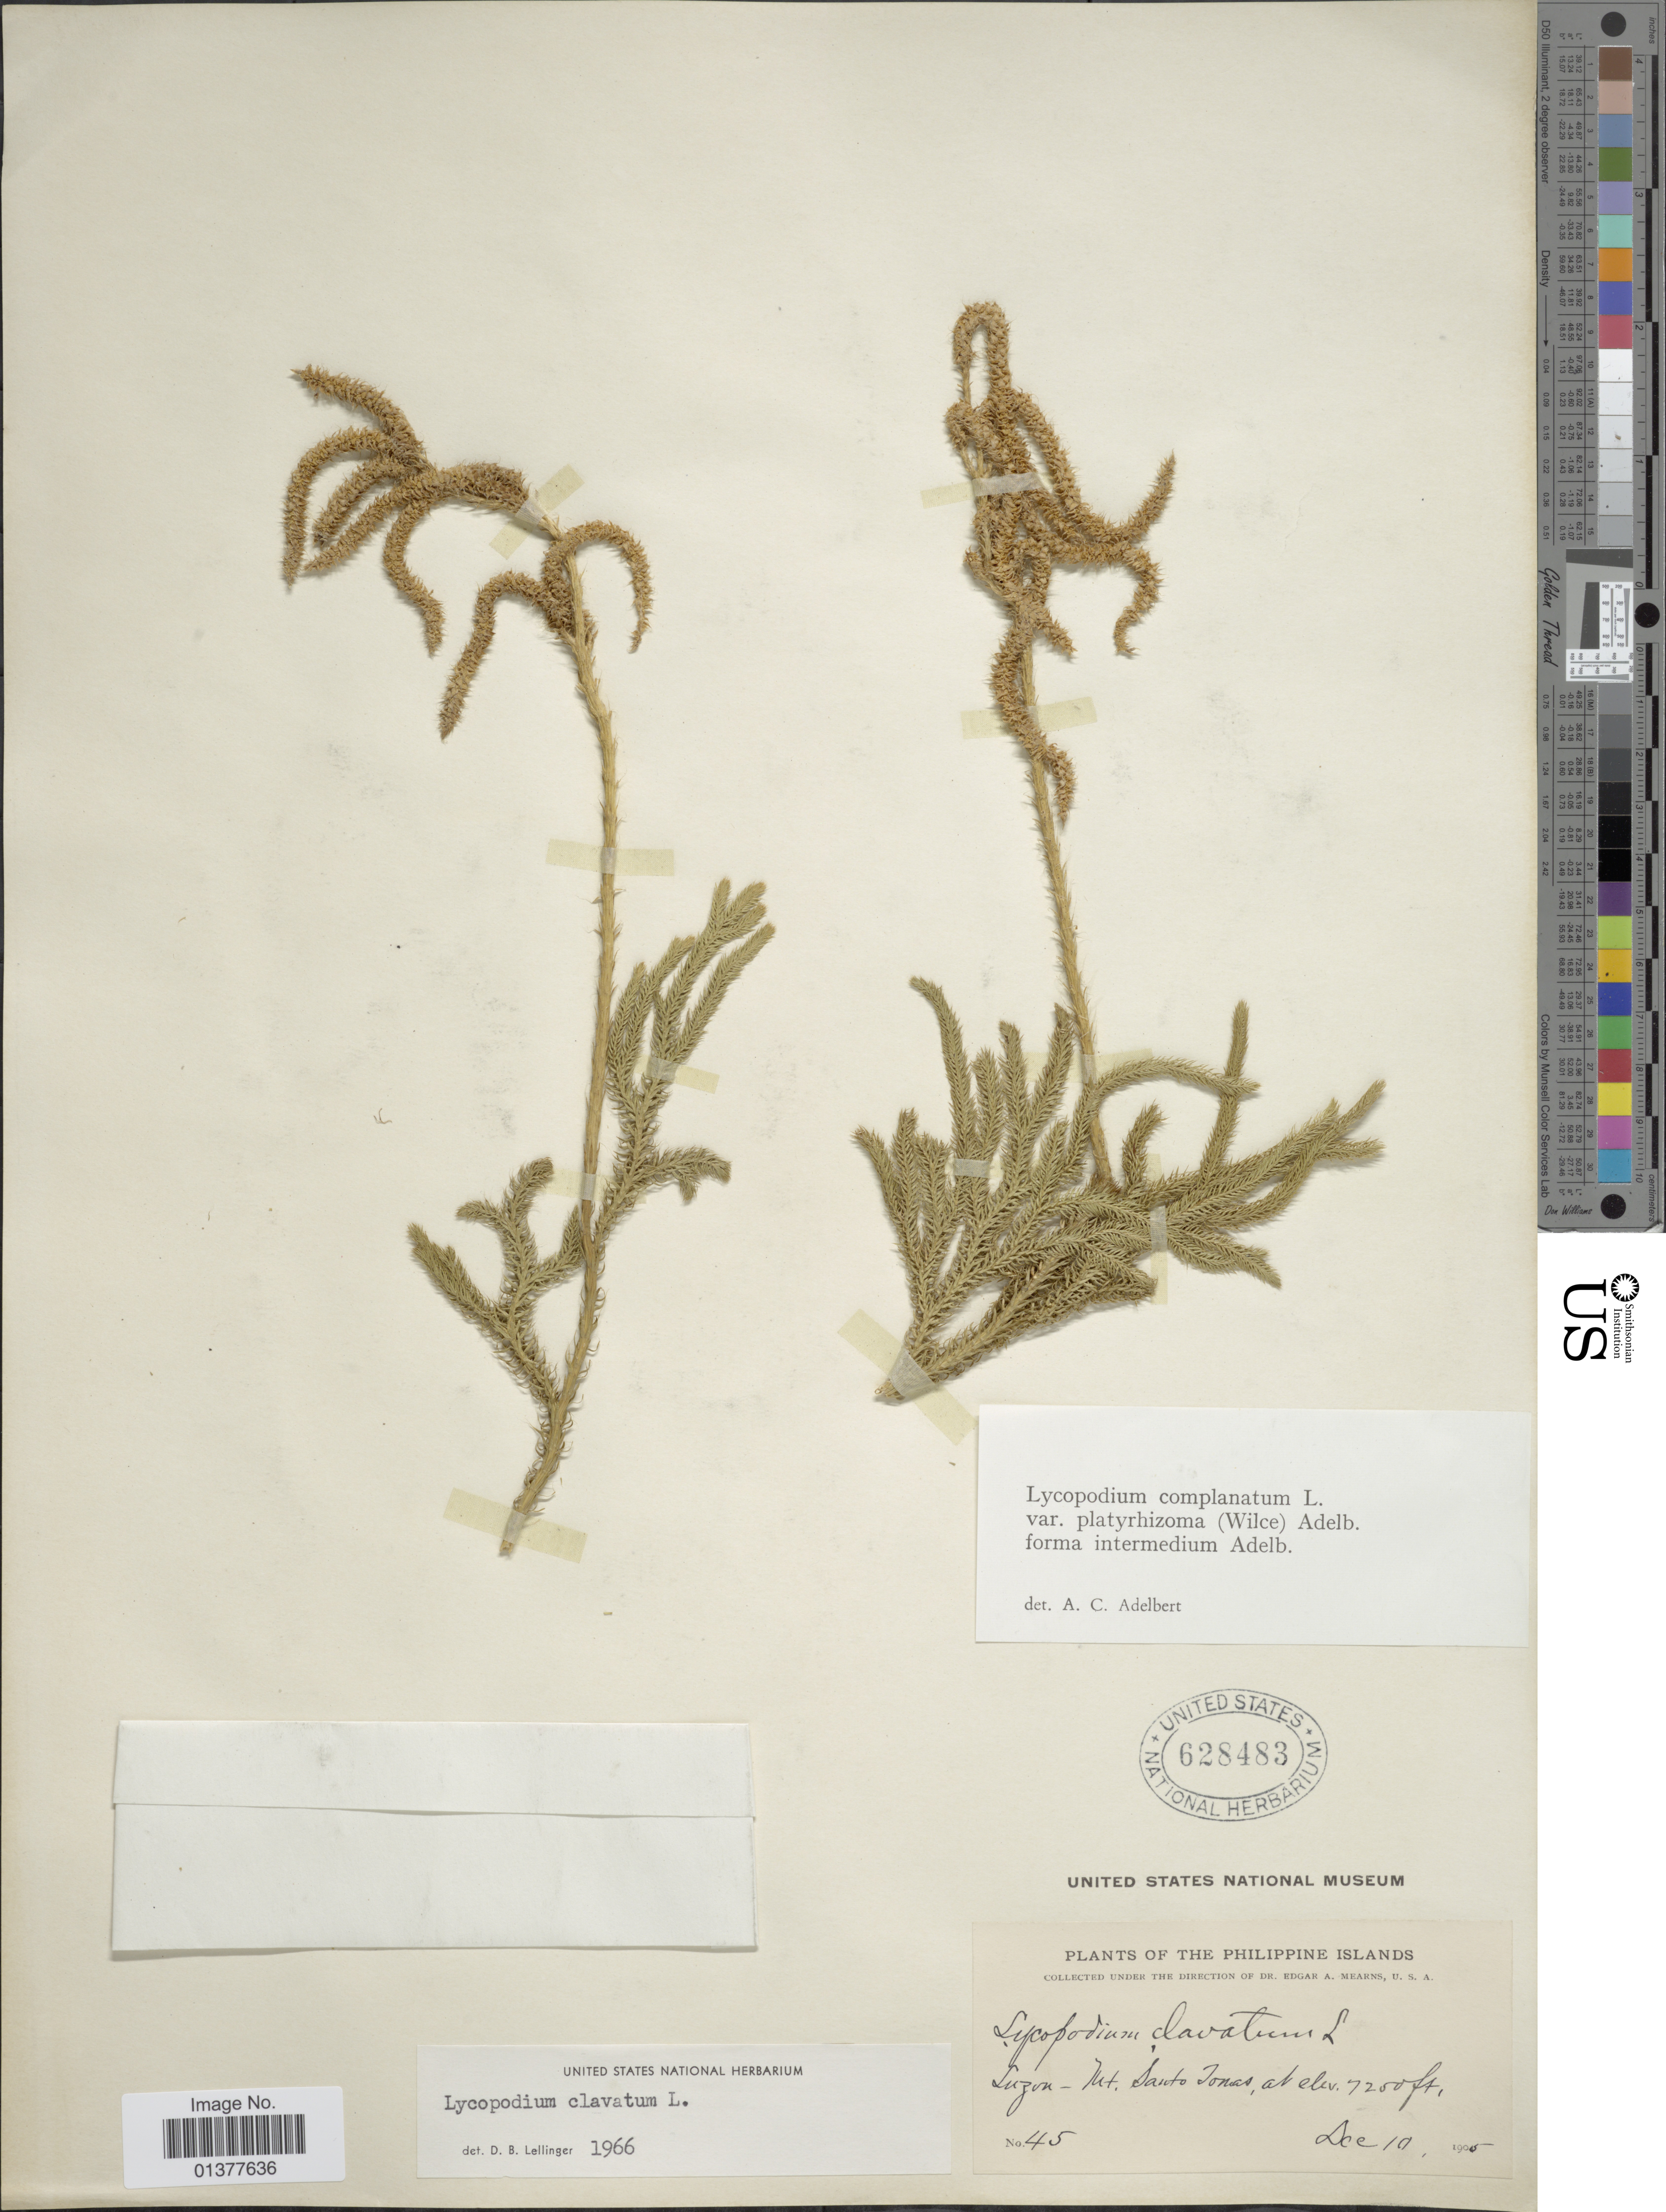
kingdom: Plantae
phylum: Tracheophyta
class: Lycopodiopsida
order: Lycopodiales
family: Lycopodiaceae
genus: Lycopodium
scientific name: Lycopodium clavatum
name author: L.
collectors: E. A. Mearns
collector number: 45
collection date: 1905-12-10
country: Philippines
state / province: Central Luzon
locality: Mt. Santo Tomas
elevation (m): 2195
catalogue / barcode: US 628483